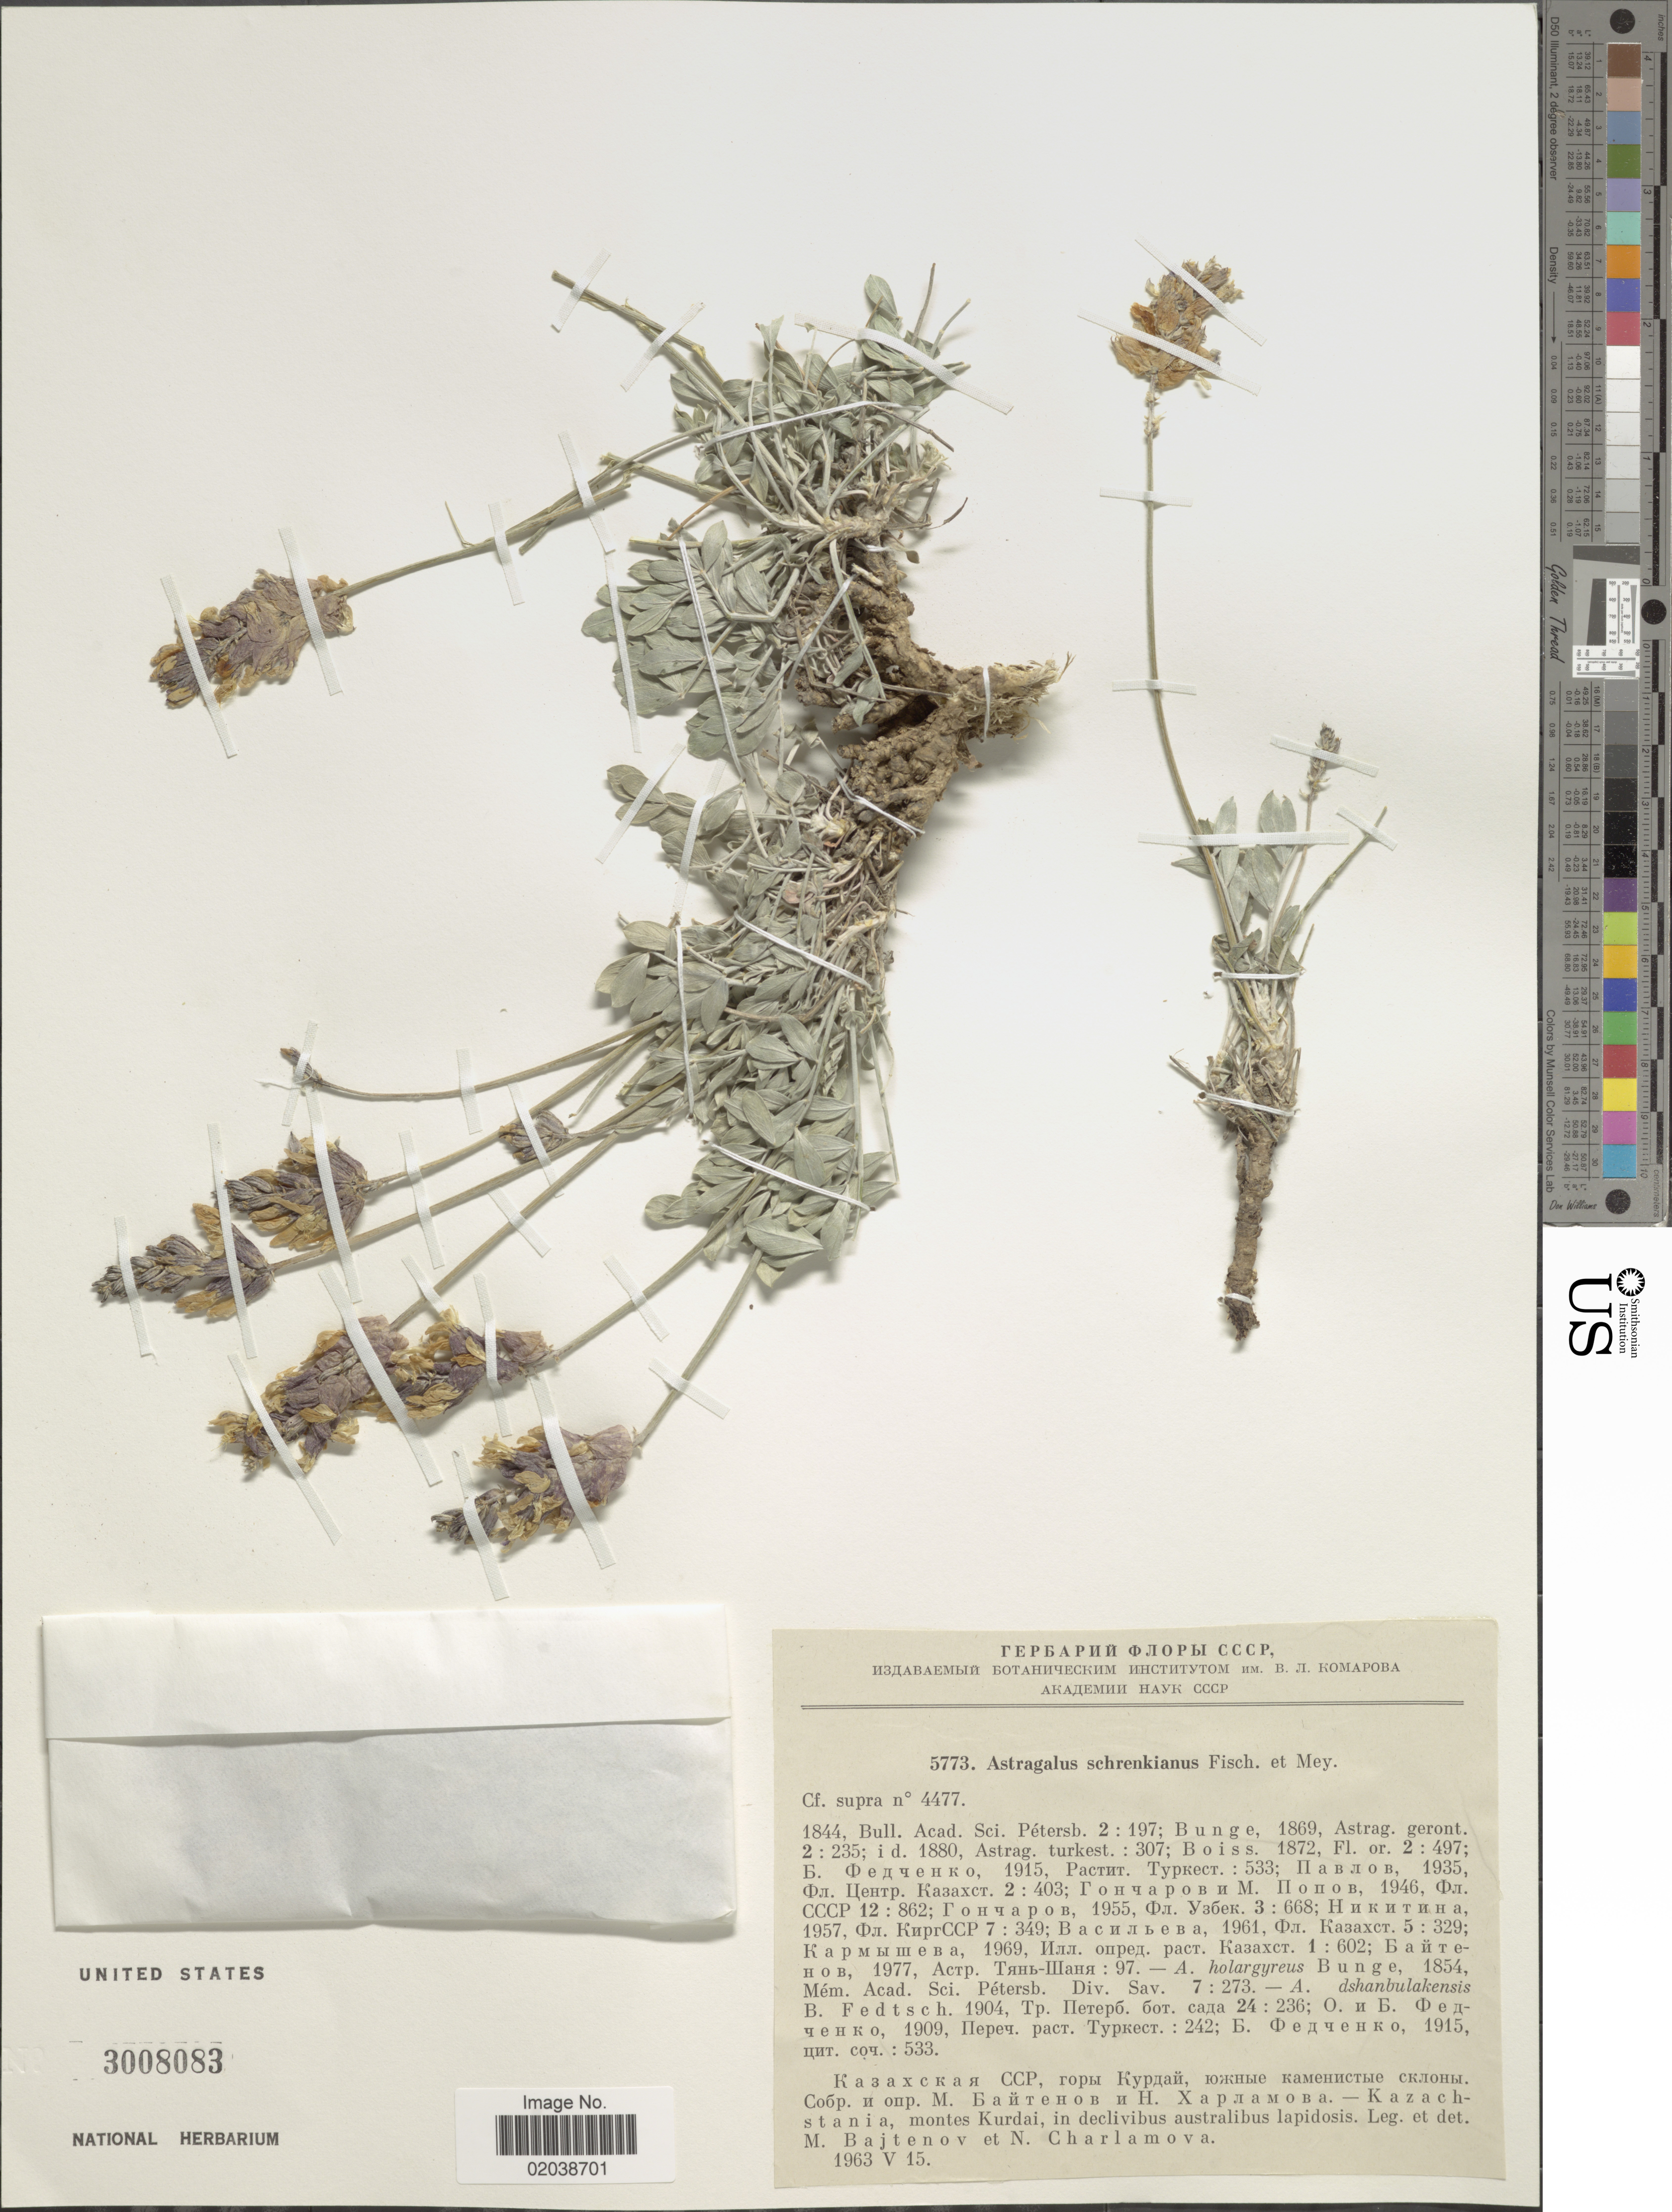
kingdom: Plantae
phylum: Tracheophyta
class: Magnoliopsida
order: Fabales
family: Fabaceae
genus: Astragalus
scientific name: Astragalus schrenkianus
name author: Fisch. & C.A. Mey. ex Schrenk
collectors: M. Bajtenov & N. Charlamova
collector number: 5773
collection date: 1963-05-15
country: Kazakhstan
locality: Kazachstania, montes Kurdai, in declivibus australibus lapidosis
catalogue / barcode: US 3008083